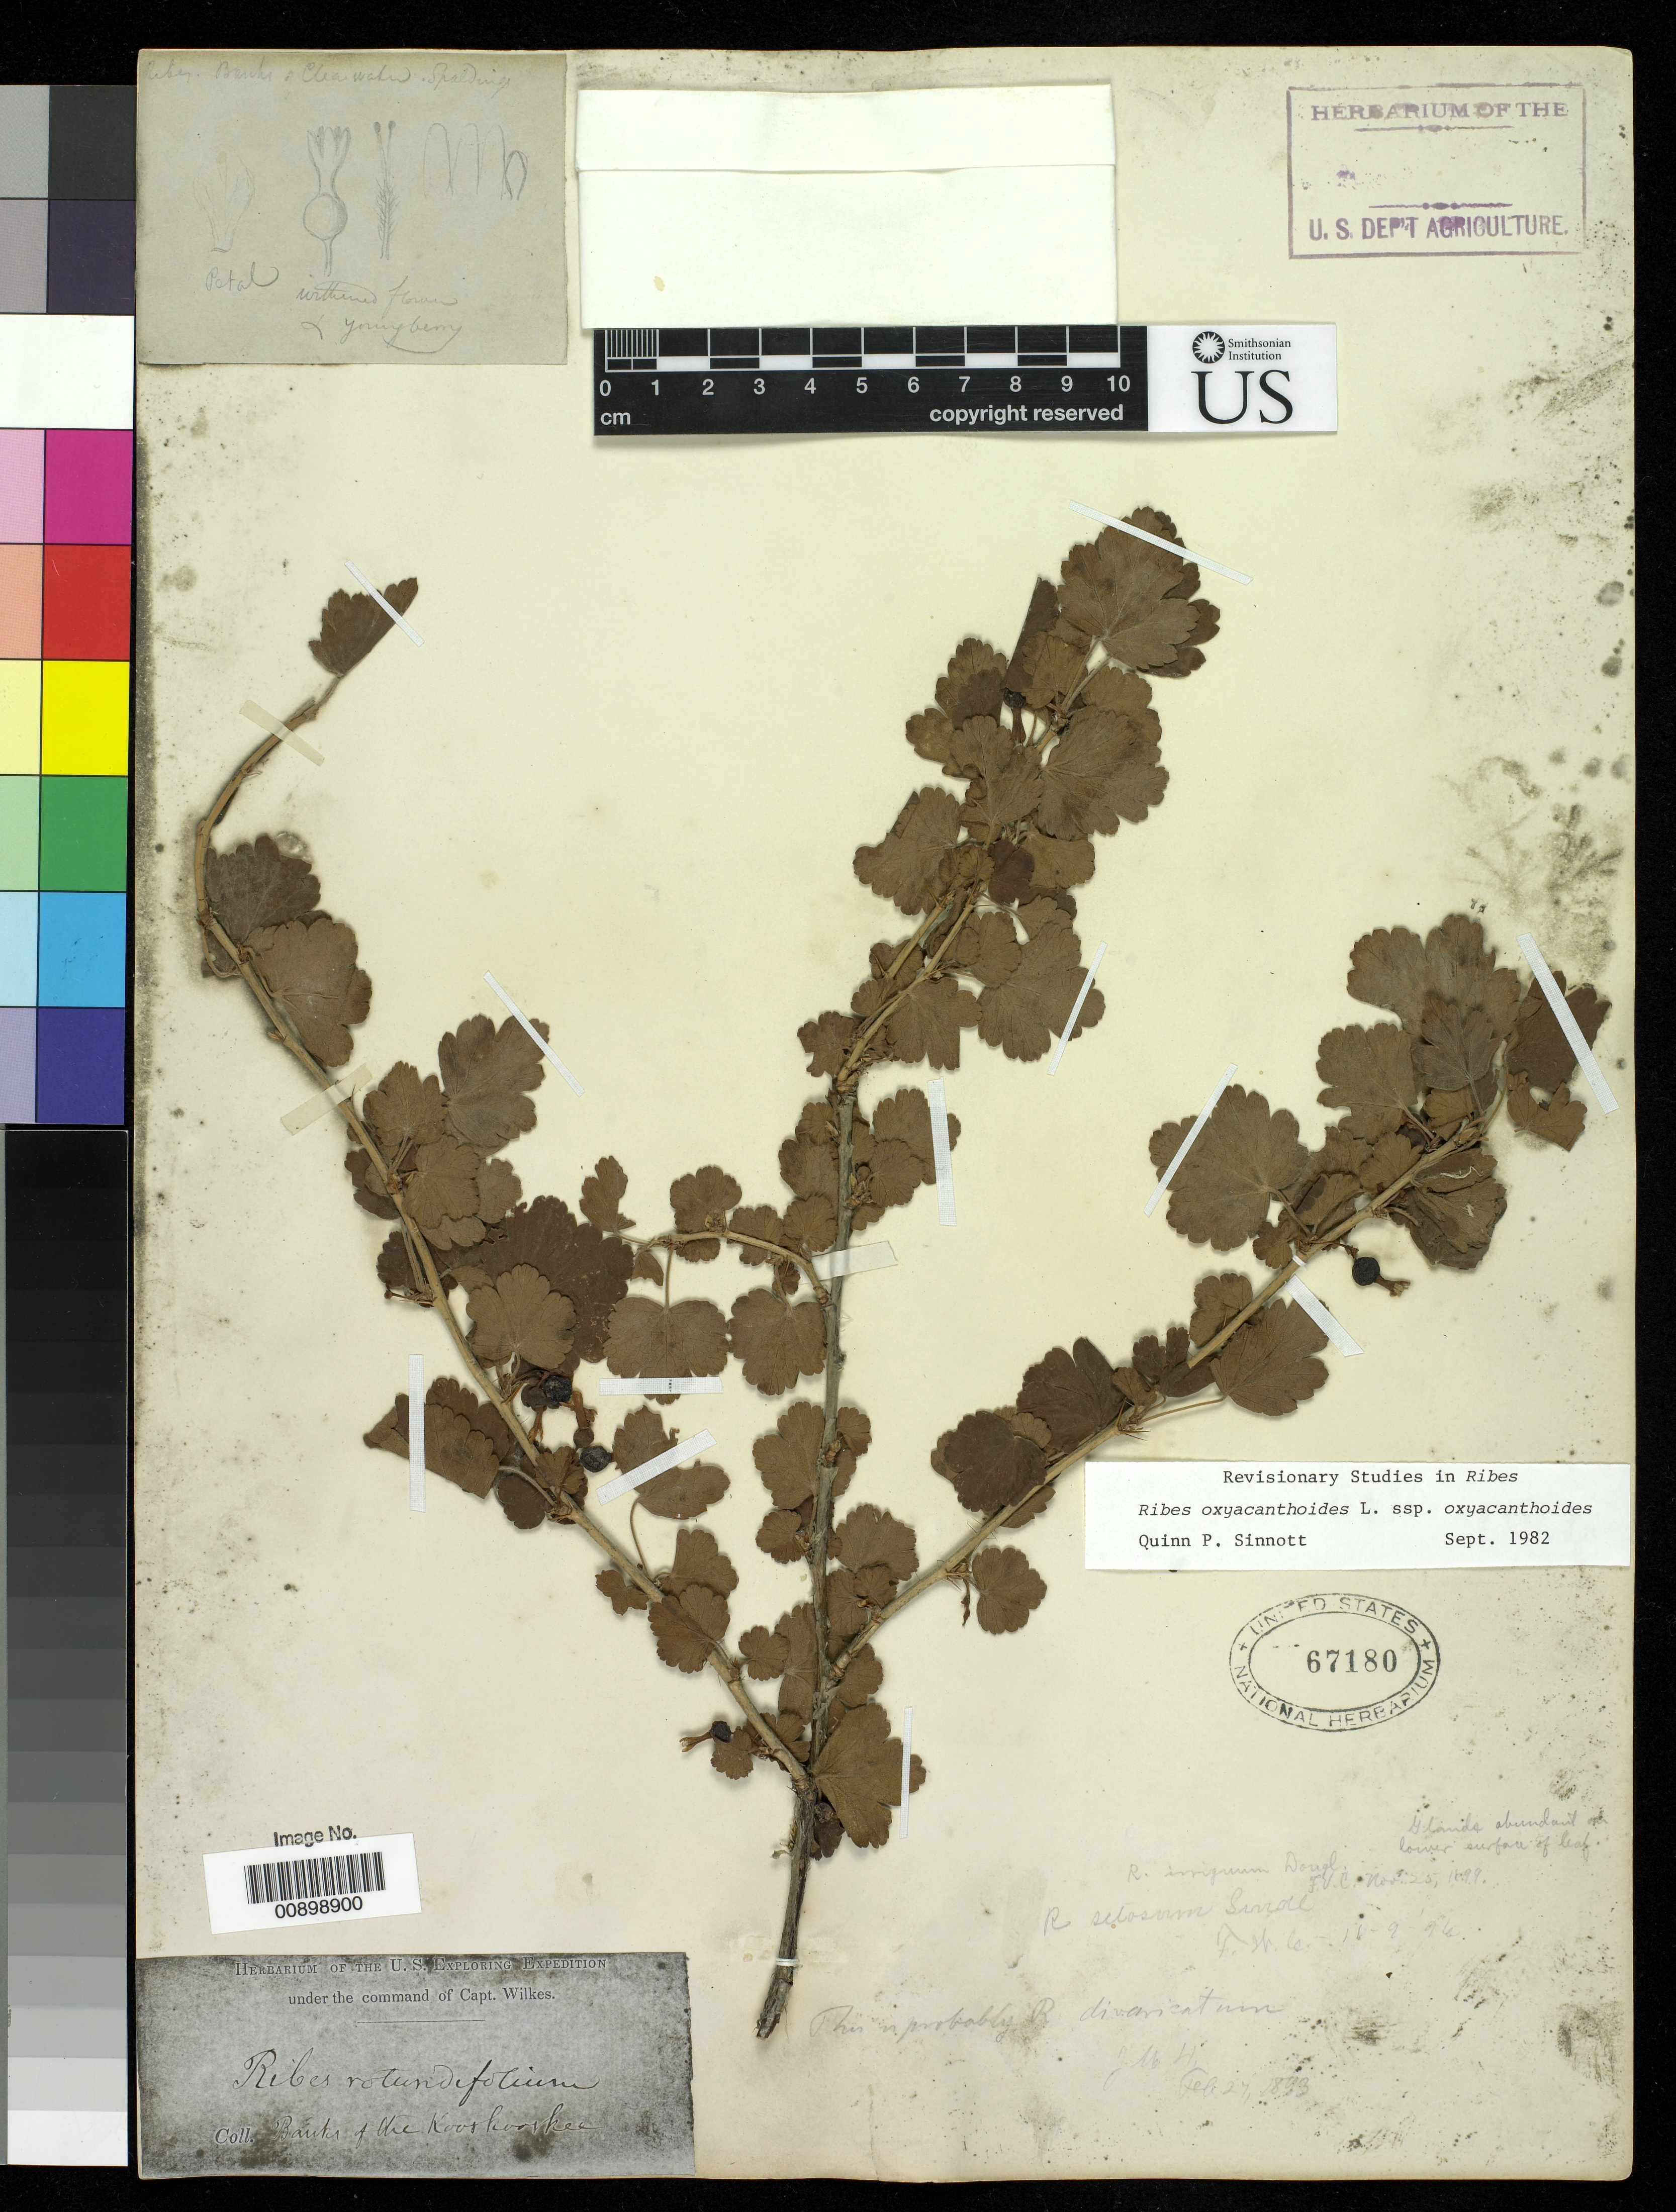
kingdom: Plantae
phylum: Tracheophyta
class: Magnoliopsida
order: Saxifragales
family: Grossulariaceae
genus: Ribes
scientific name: Ribes oxyacanthoides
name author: L.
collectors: Wilkes Explor. Exped.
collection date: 1838/1842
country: United States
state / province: Washington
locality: Banks of the Kooskooskee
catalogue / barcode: US 67180